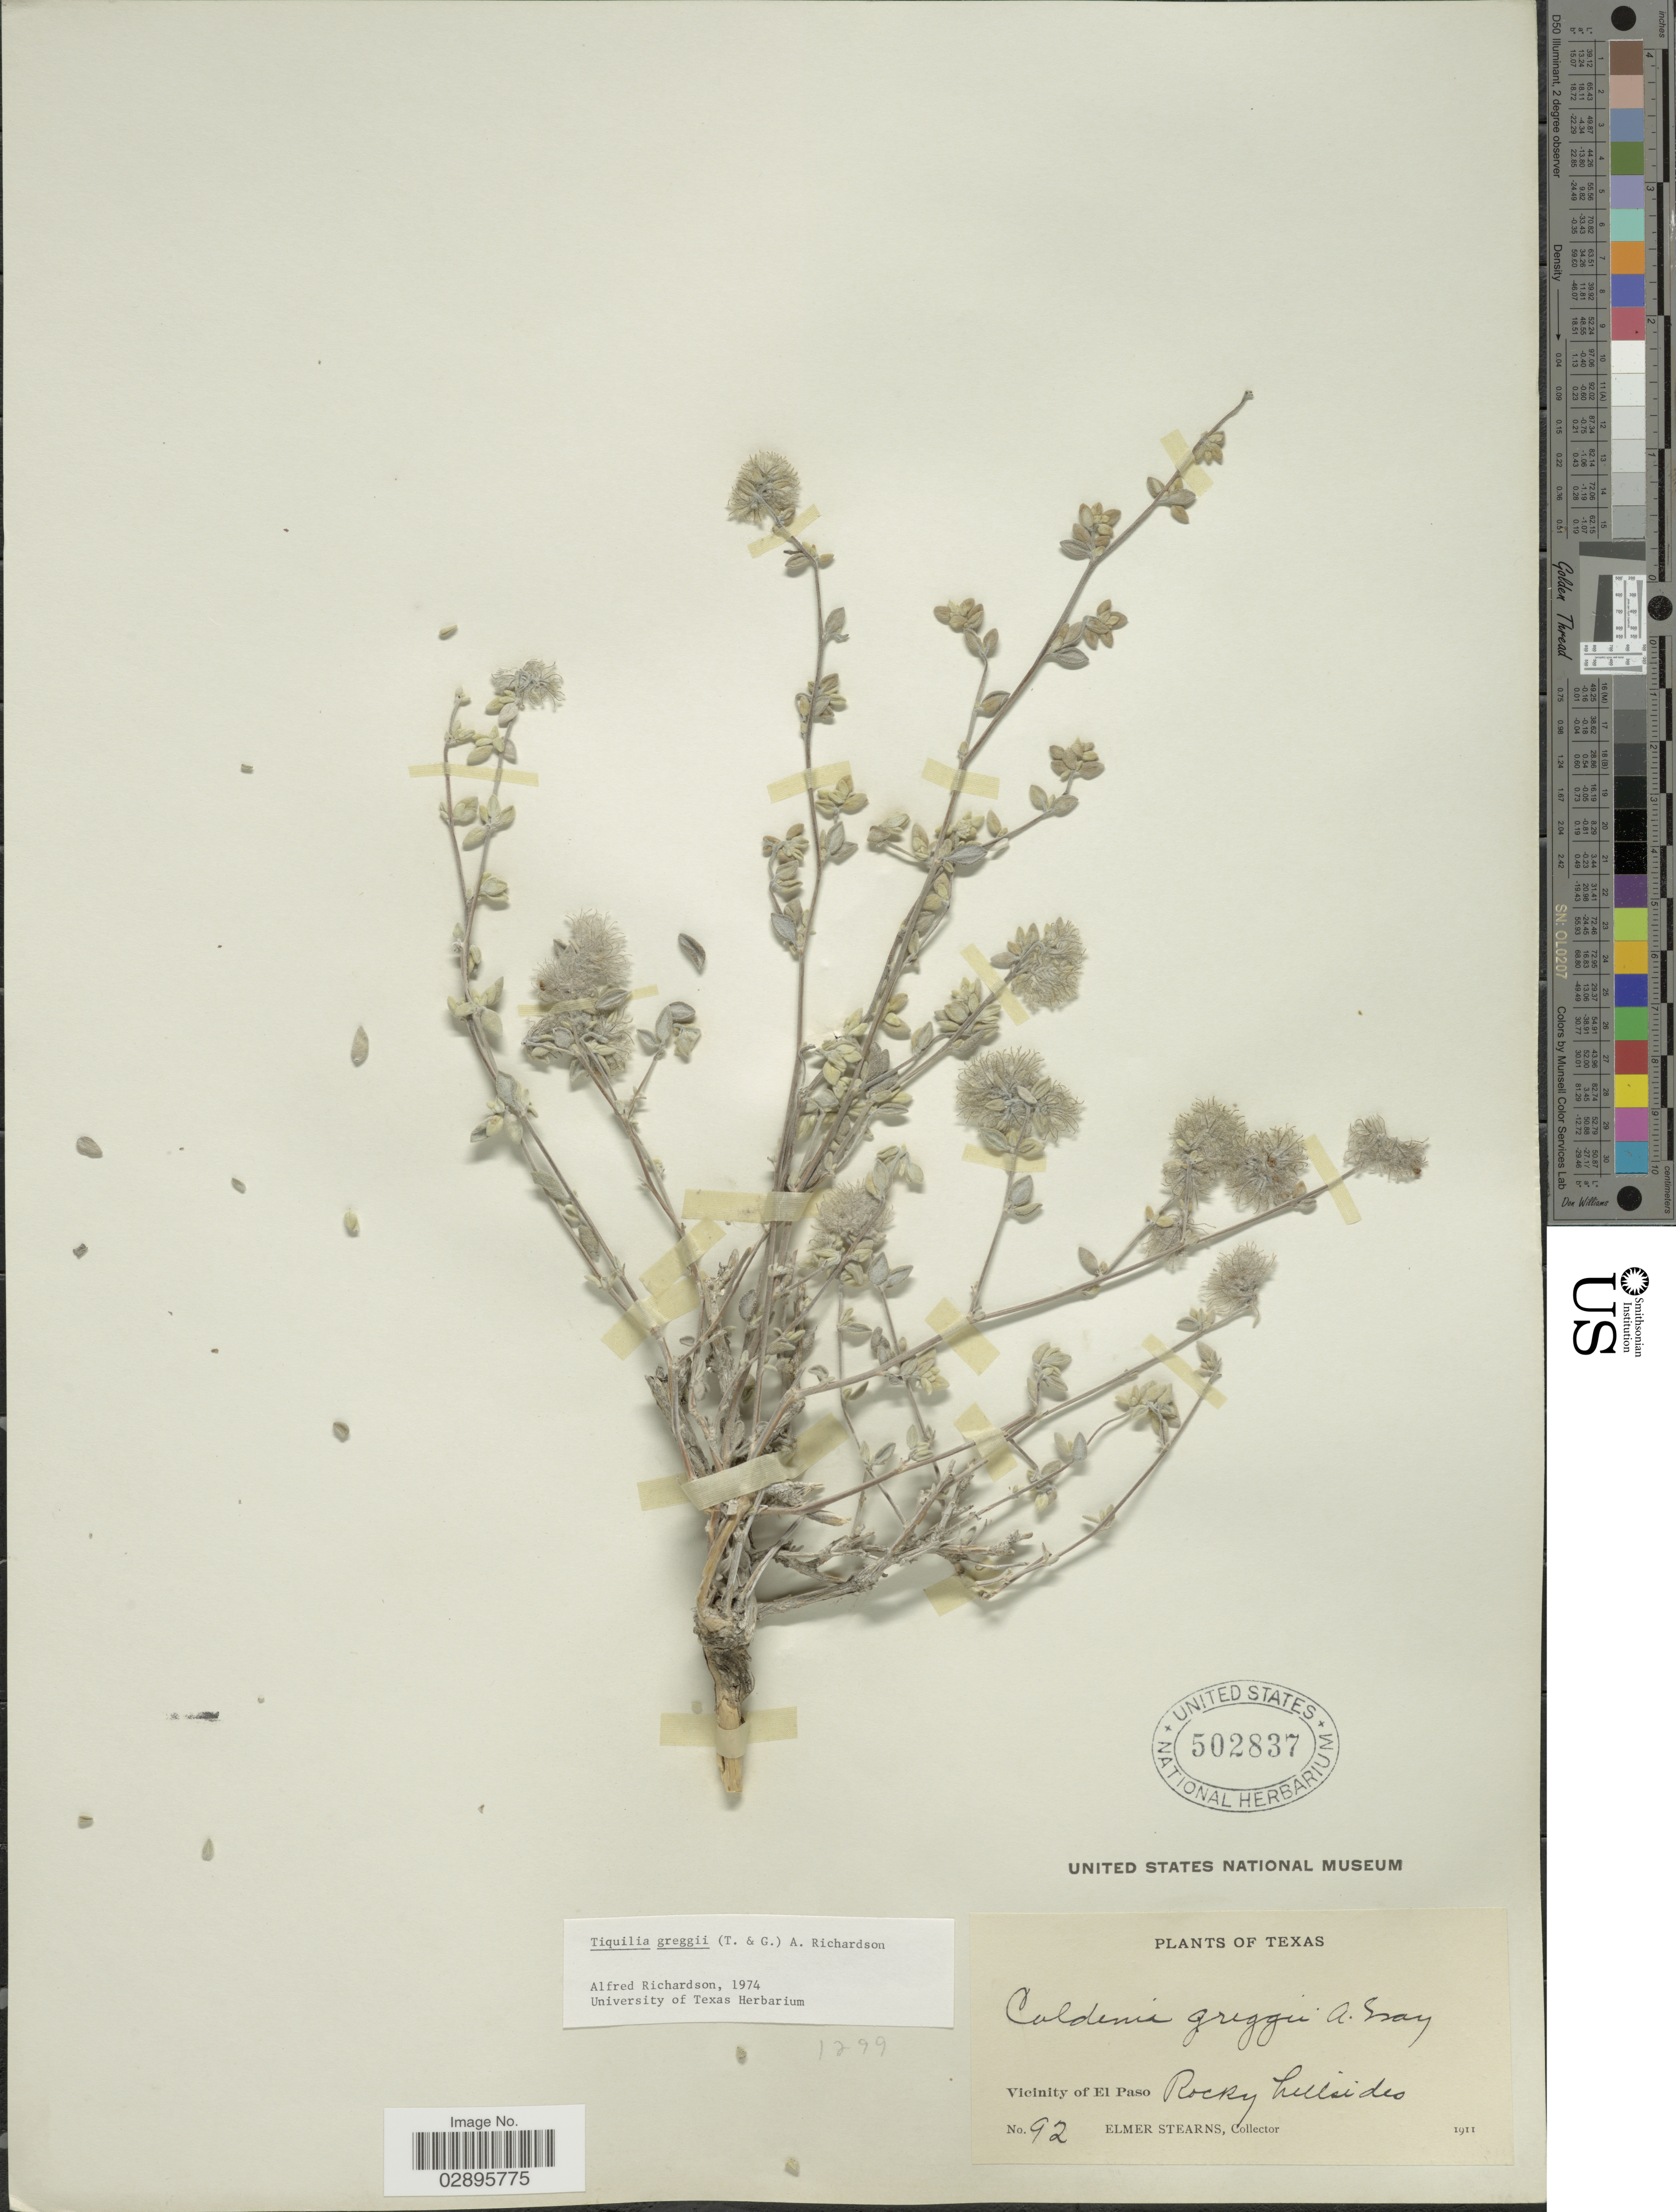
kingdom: Plantae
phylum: Tracheophyta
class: Magnoliopsida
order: Boraginales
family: Ehretiaceae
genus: Tiquilia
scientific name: Tiquilia greggii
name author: (Torr.) A.T. Richardson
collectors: E. Stearns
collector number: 92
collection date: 1911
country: United States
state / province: Texas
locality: Vicinity of El Paso. Rocky hillsides.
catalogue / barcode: US 502837